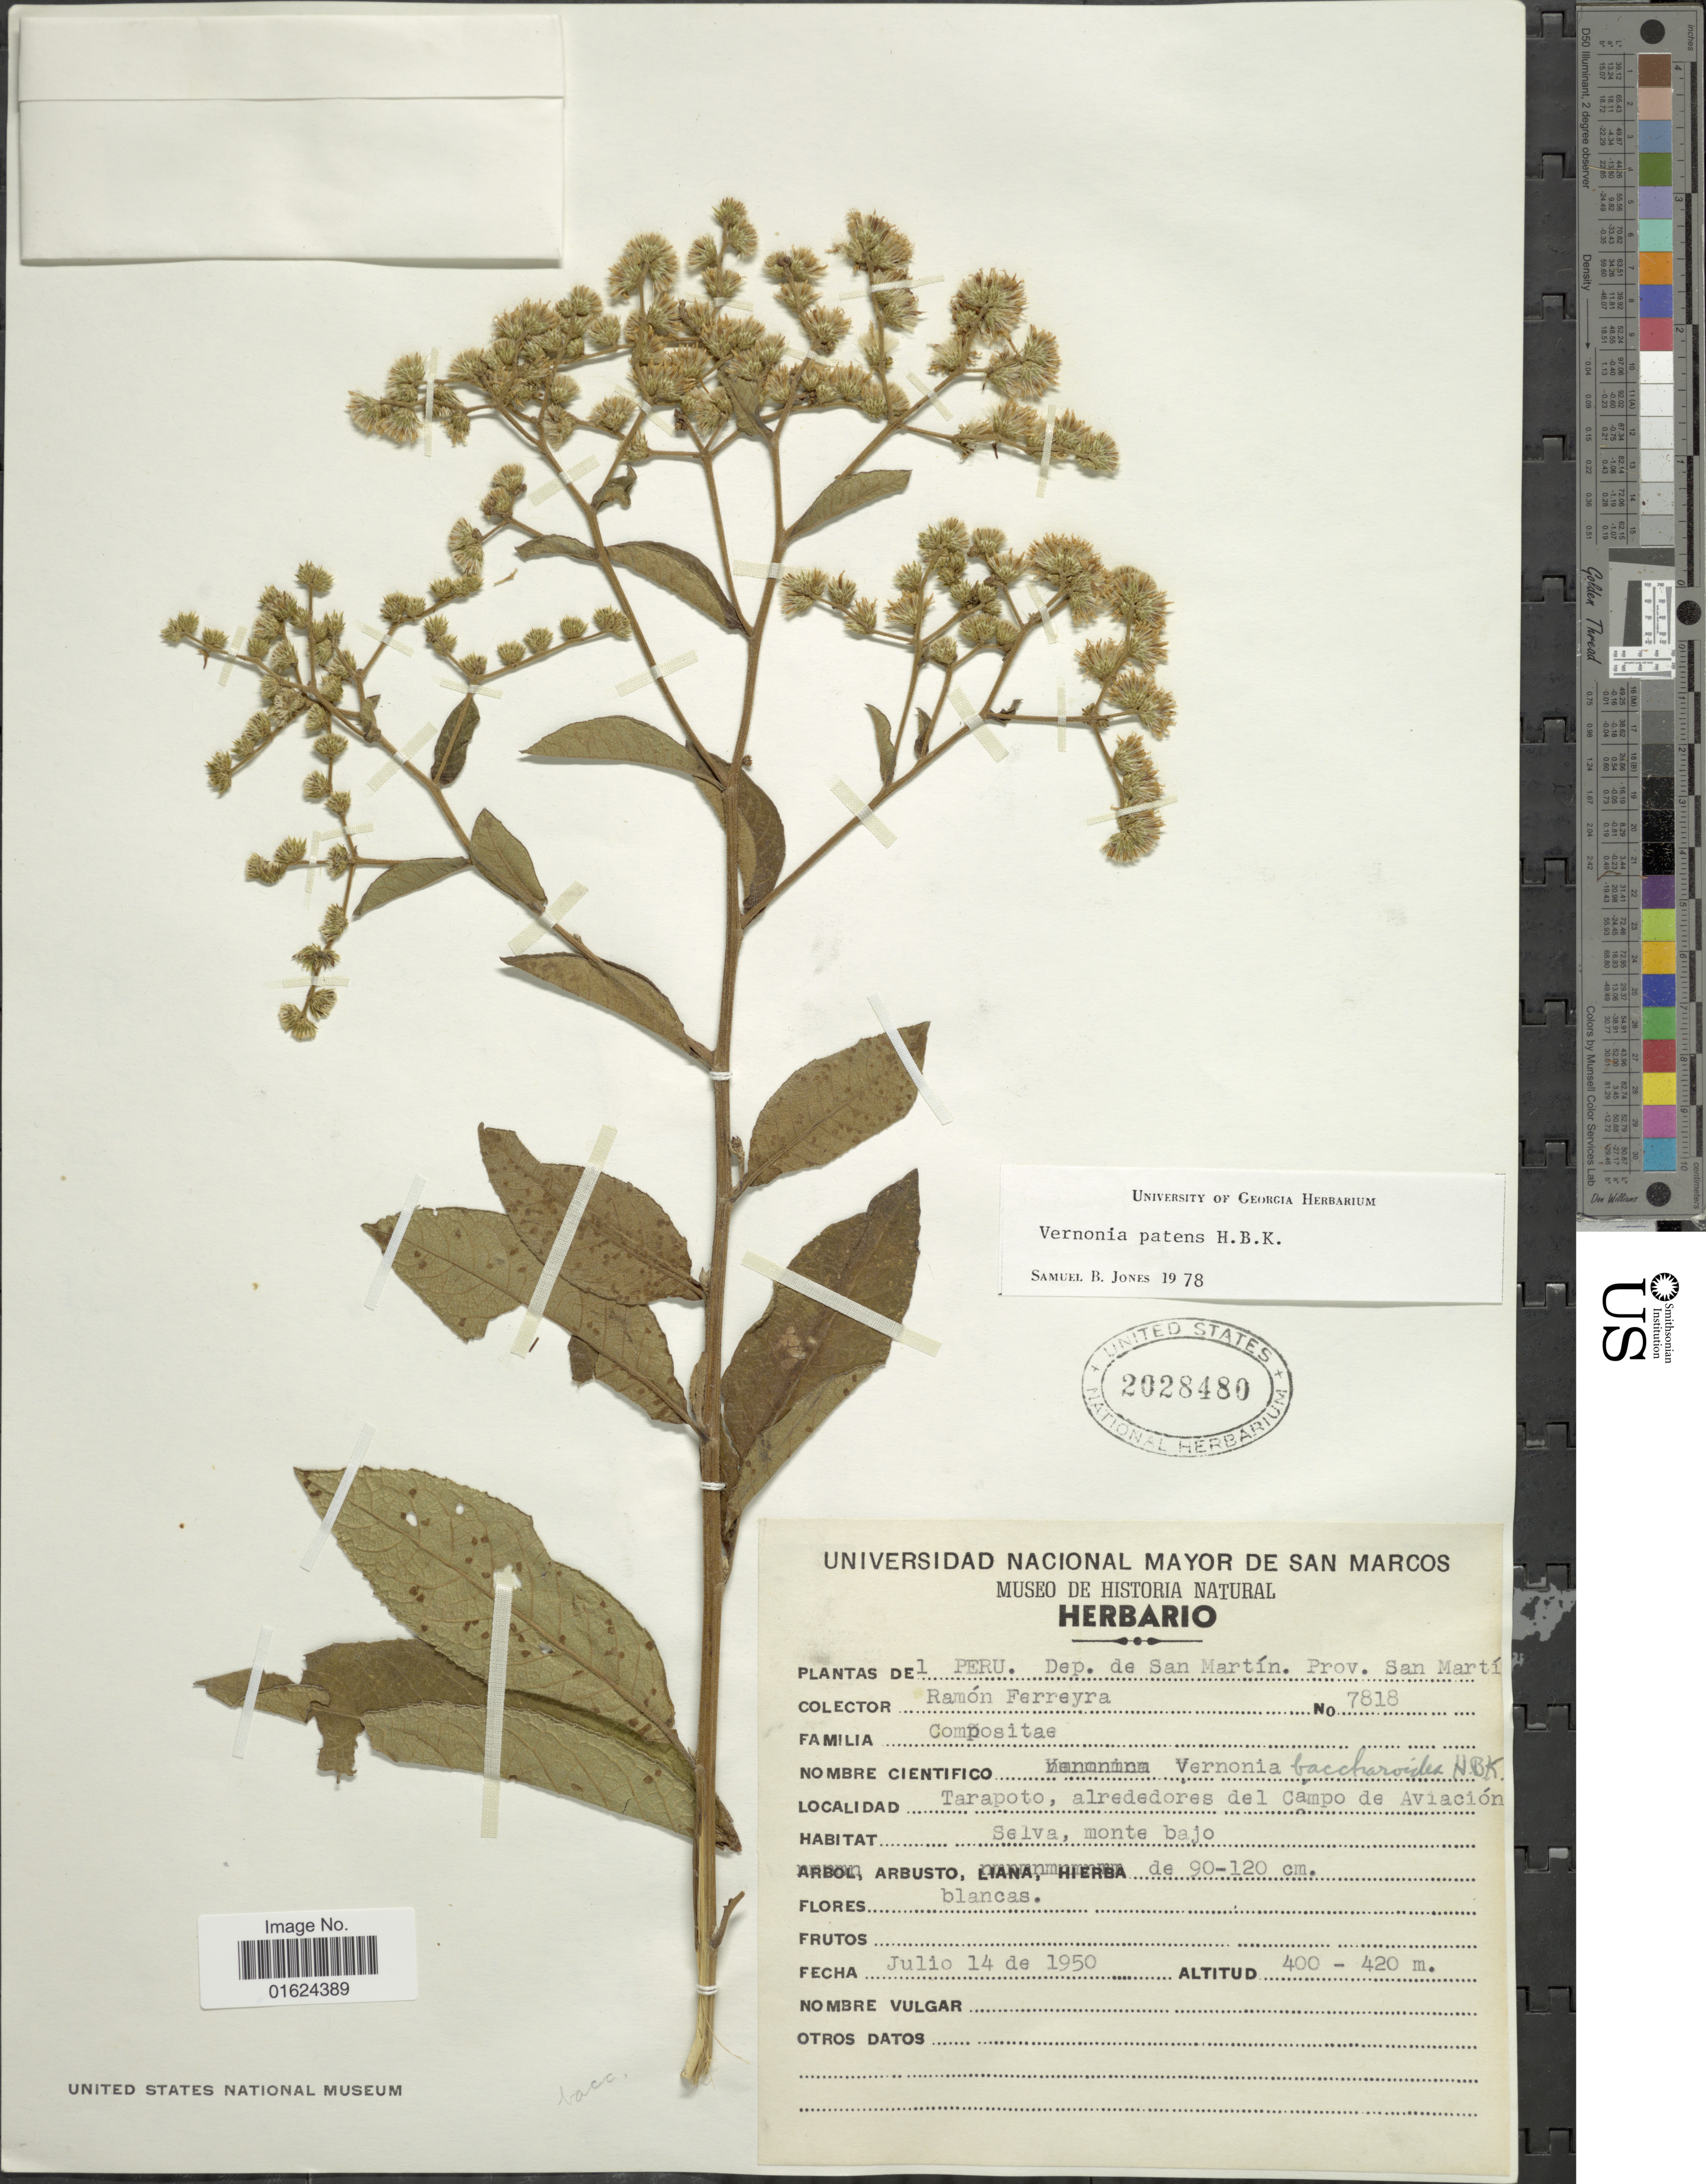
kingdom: Plantae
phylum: Tracheophyta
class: Magnoliopsida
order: Asterales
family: Asteraceae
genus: Vernonanthura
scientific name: Vernonanthura patens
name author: (Kunth) H. Rob.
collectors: R. A. Ferreyra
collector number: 7818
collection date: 1950-07-14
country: Peru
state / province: San Martín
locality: Peru, Dep de San Martin, Prov, de San Martin. Tarapoto, alrededores del campo de aviacion.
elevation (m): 400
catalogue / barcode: US 2028480